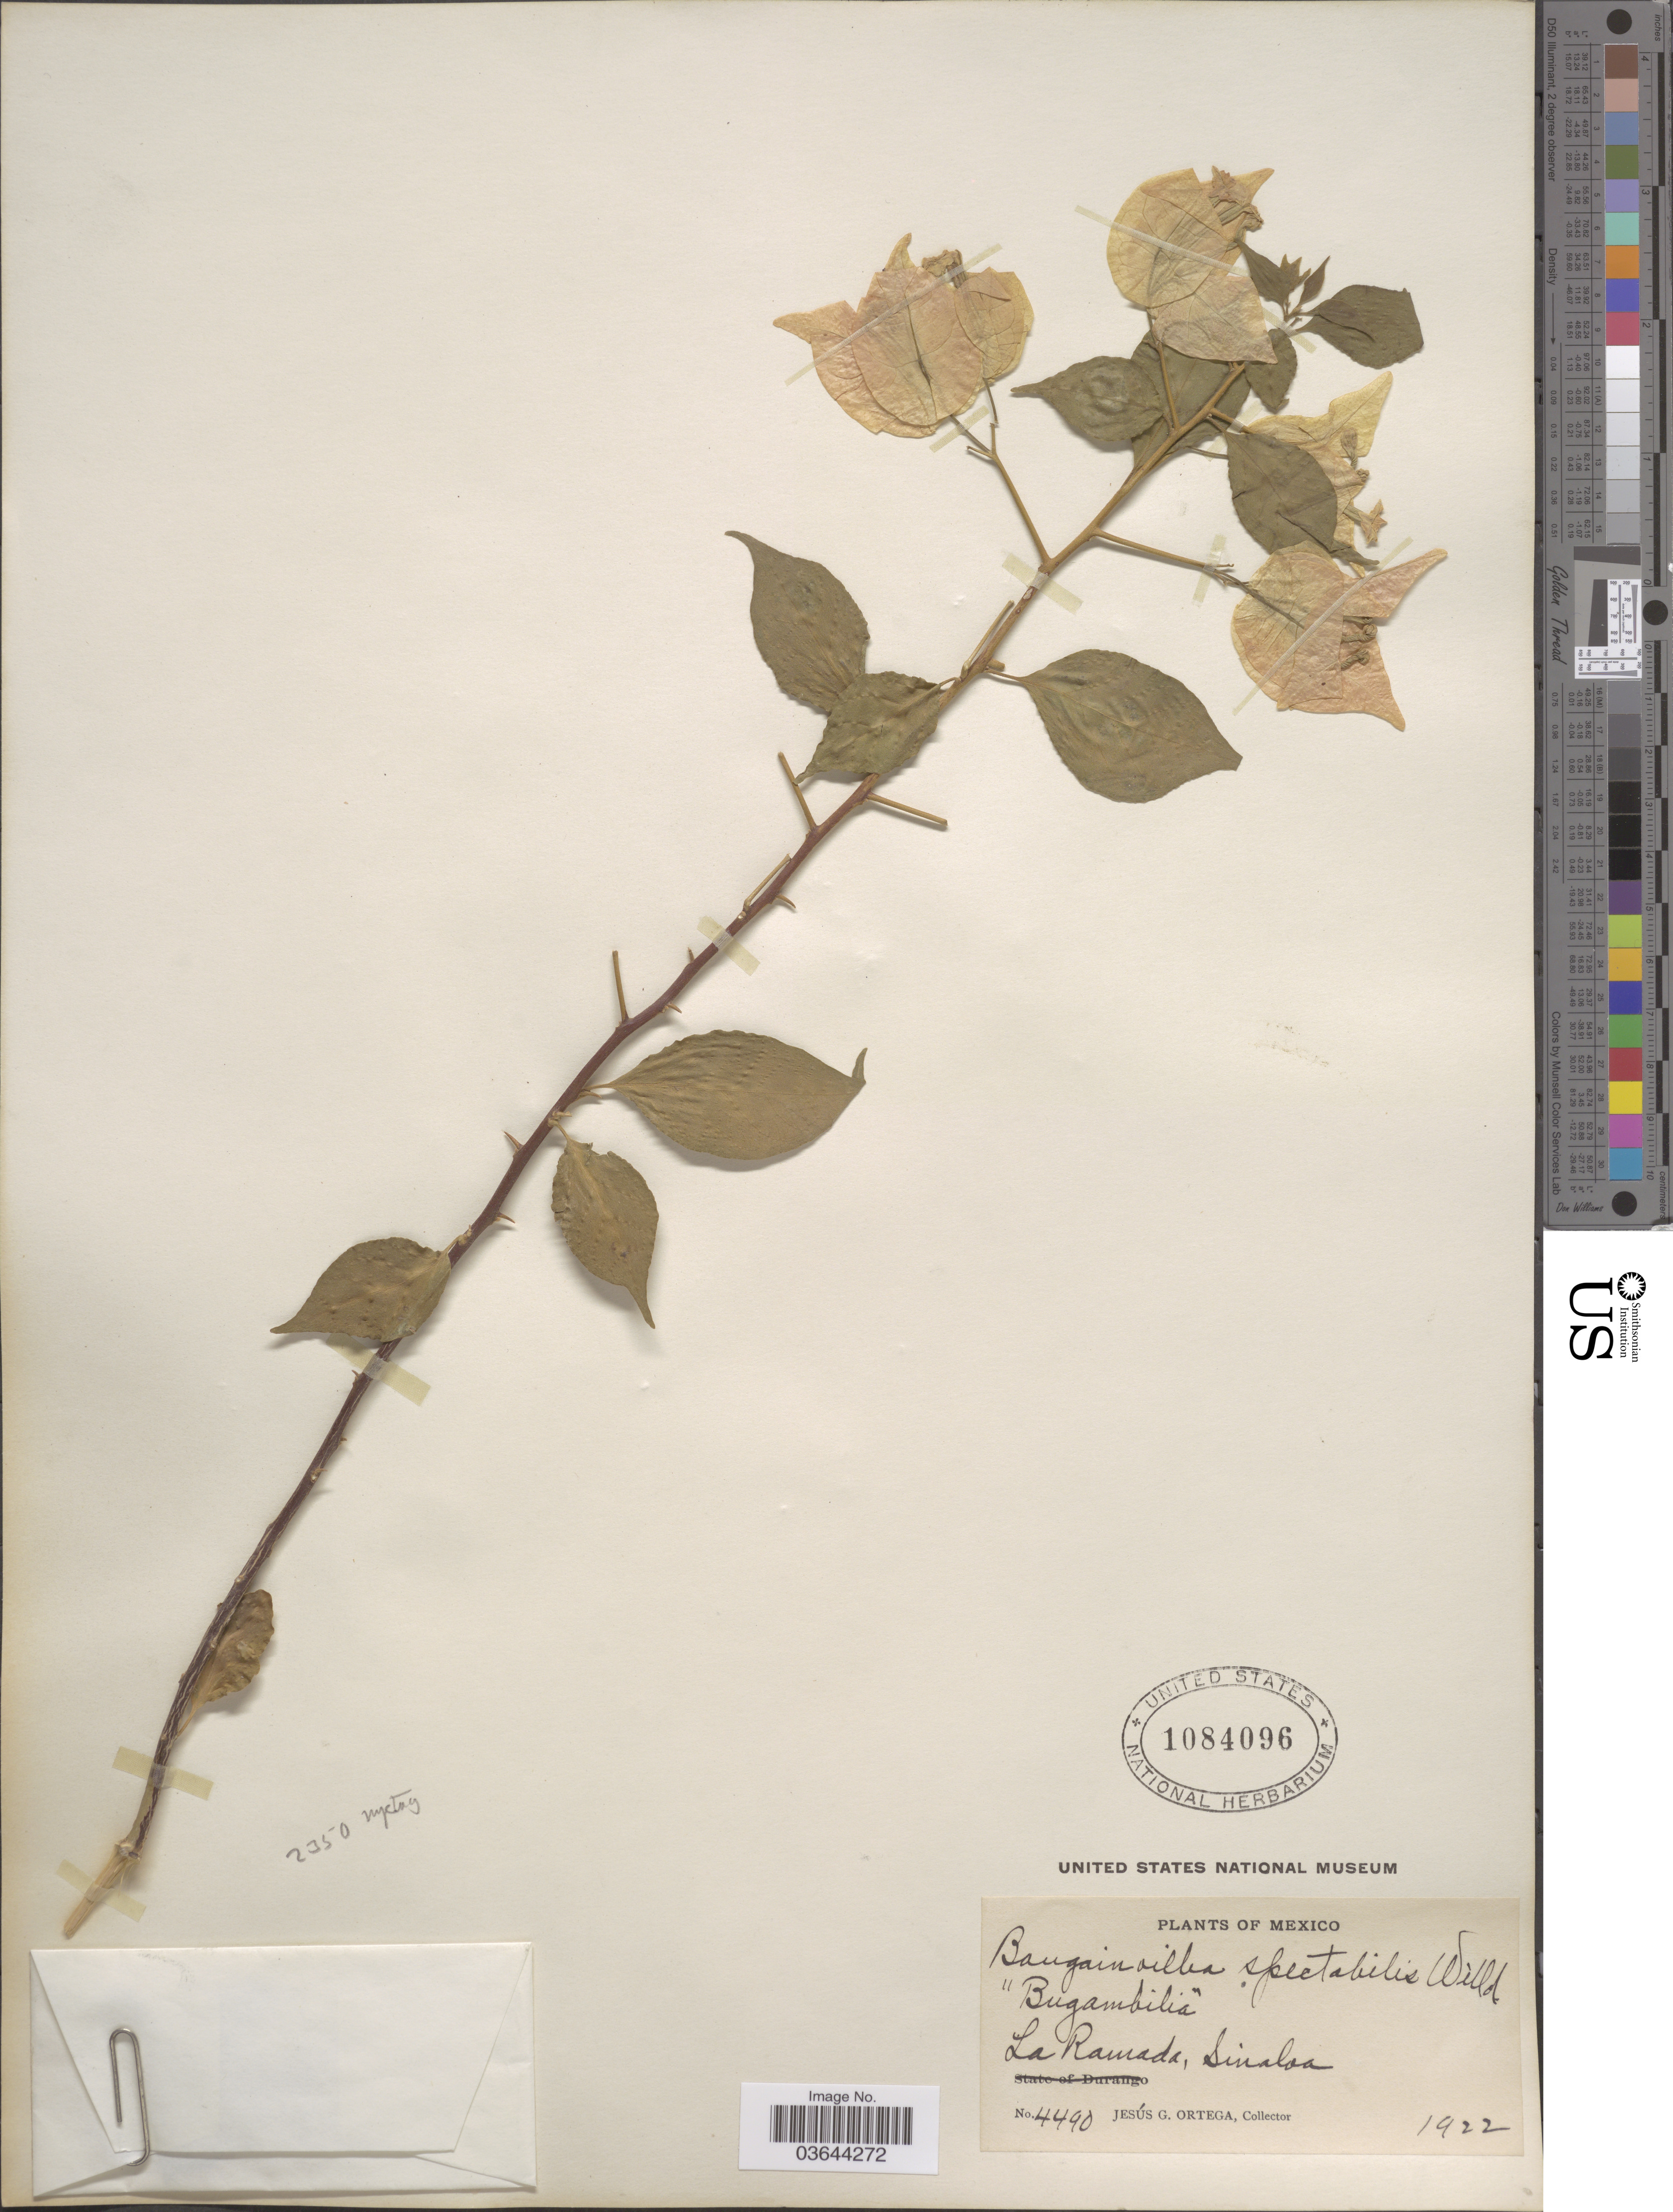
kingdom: Plantae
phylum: Tracheophyta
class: Magnoliopsida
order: Caryophyllales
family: Nyctaginaceae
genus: Bougainvillea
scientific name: Bougainvillea glabra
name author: Choisy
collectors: J. Ortega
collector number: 4490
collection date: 1922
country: Mexico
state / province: Sinaloa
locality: La Ramada.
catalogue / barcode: US 1084096